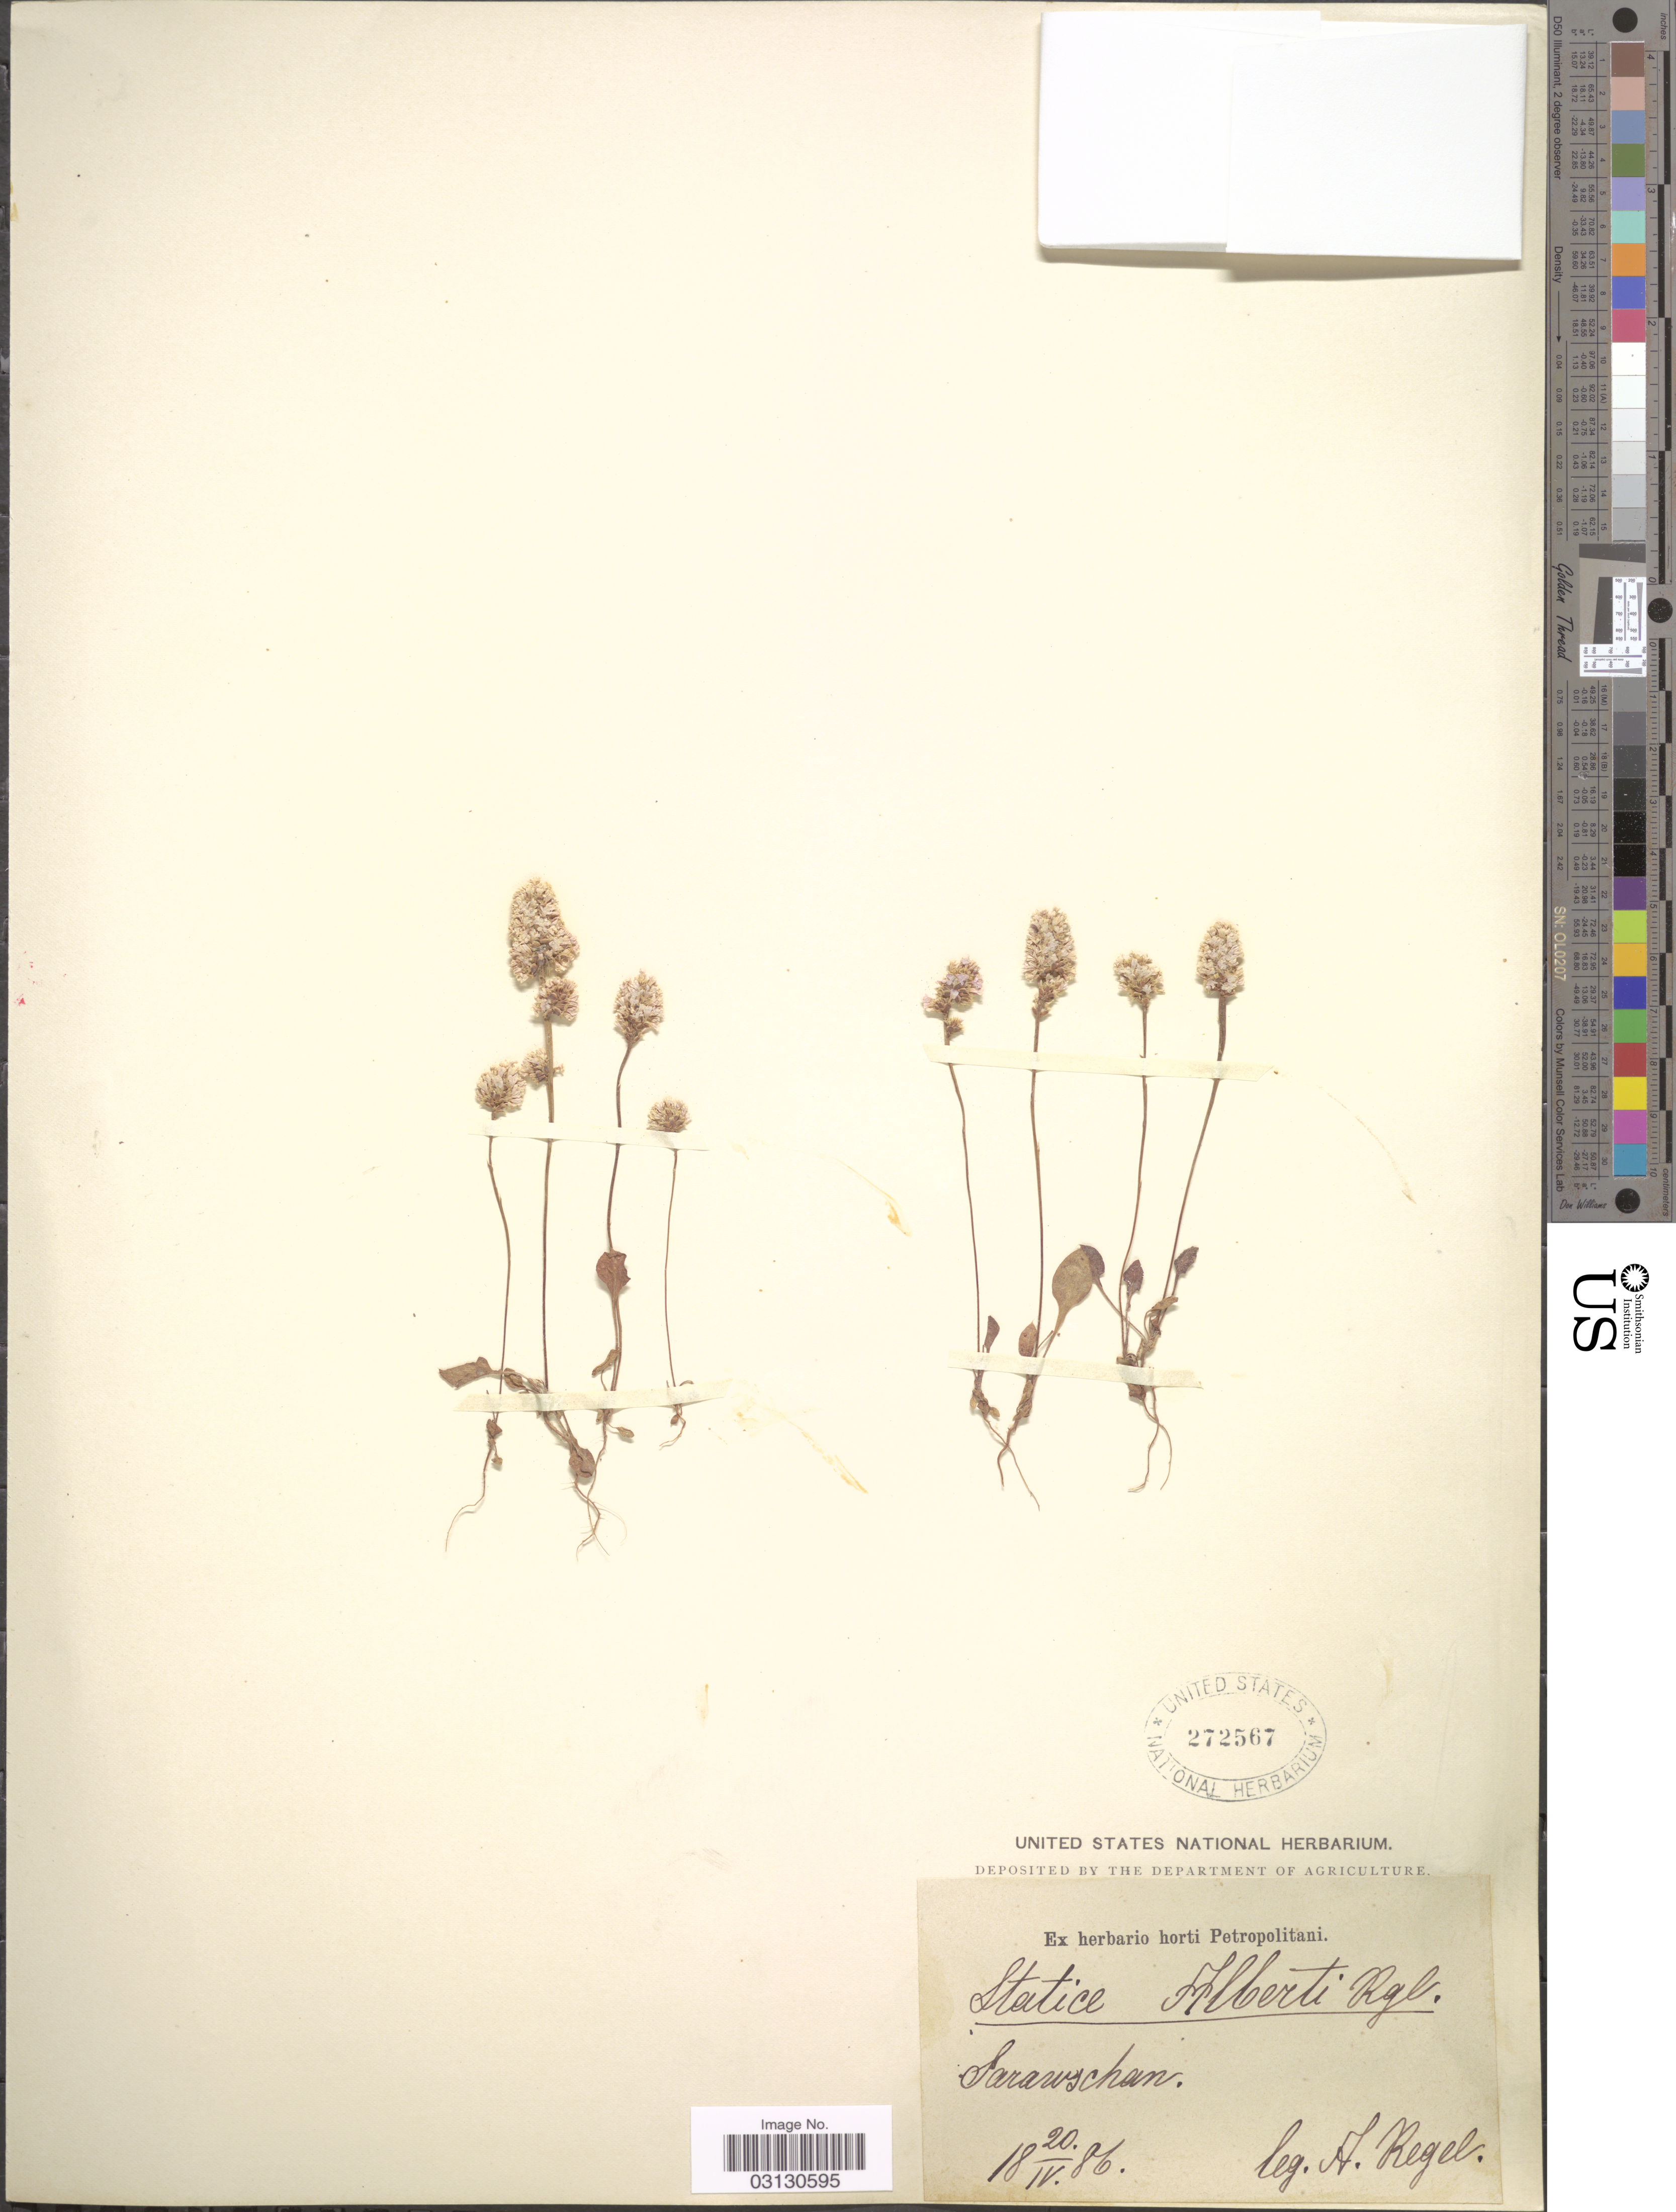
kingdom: Plantae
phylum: Tracheophyta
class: Magnoliopsida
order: Caryophyllales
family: Plumbaginaceae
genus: Psylliostachys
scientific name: Psylliostachys anceps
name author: (Regel) Roshkova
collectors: A. Regel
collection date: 1886-04-20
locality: Sarawschan.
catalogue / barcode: US 272567